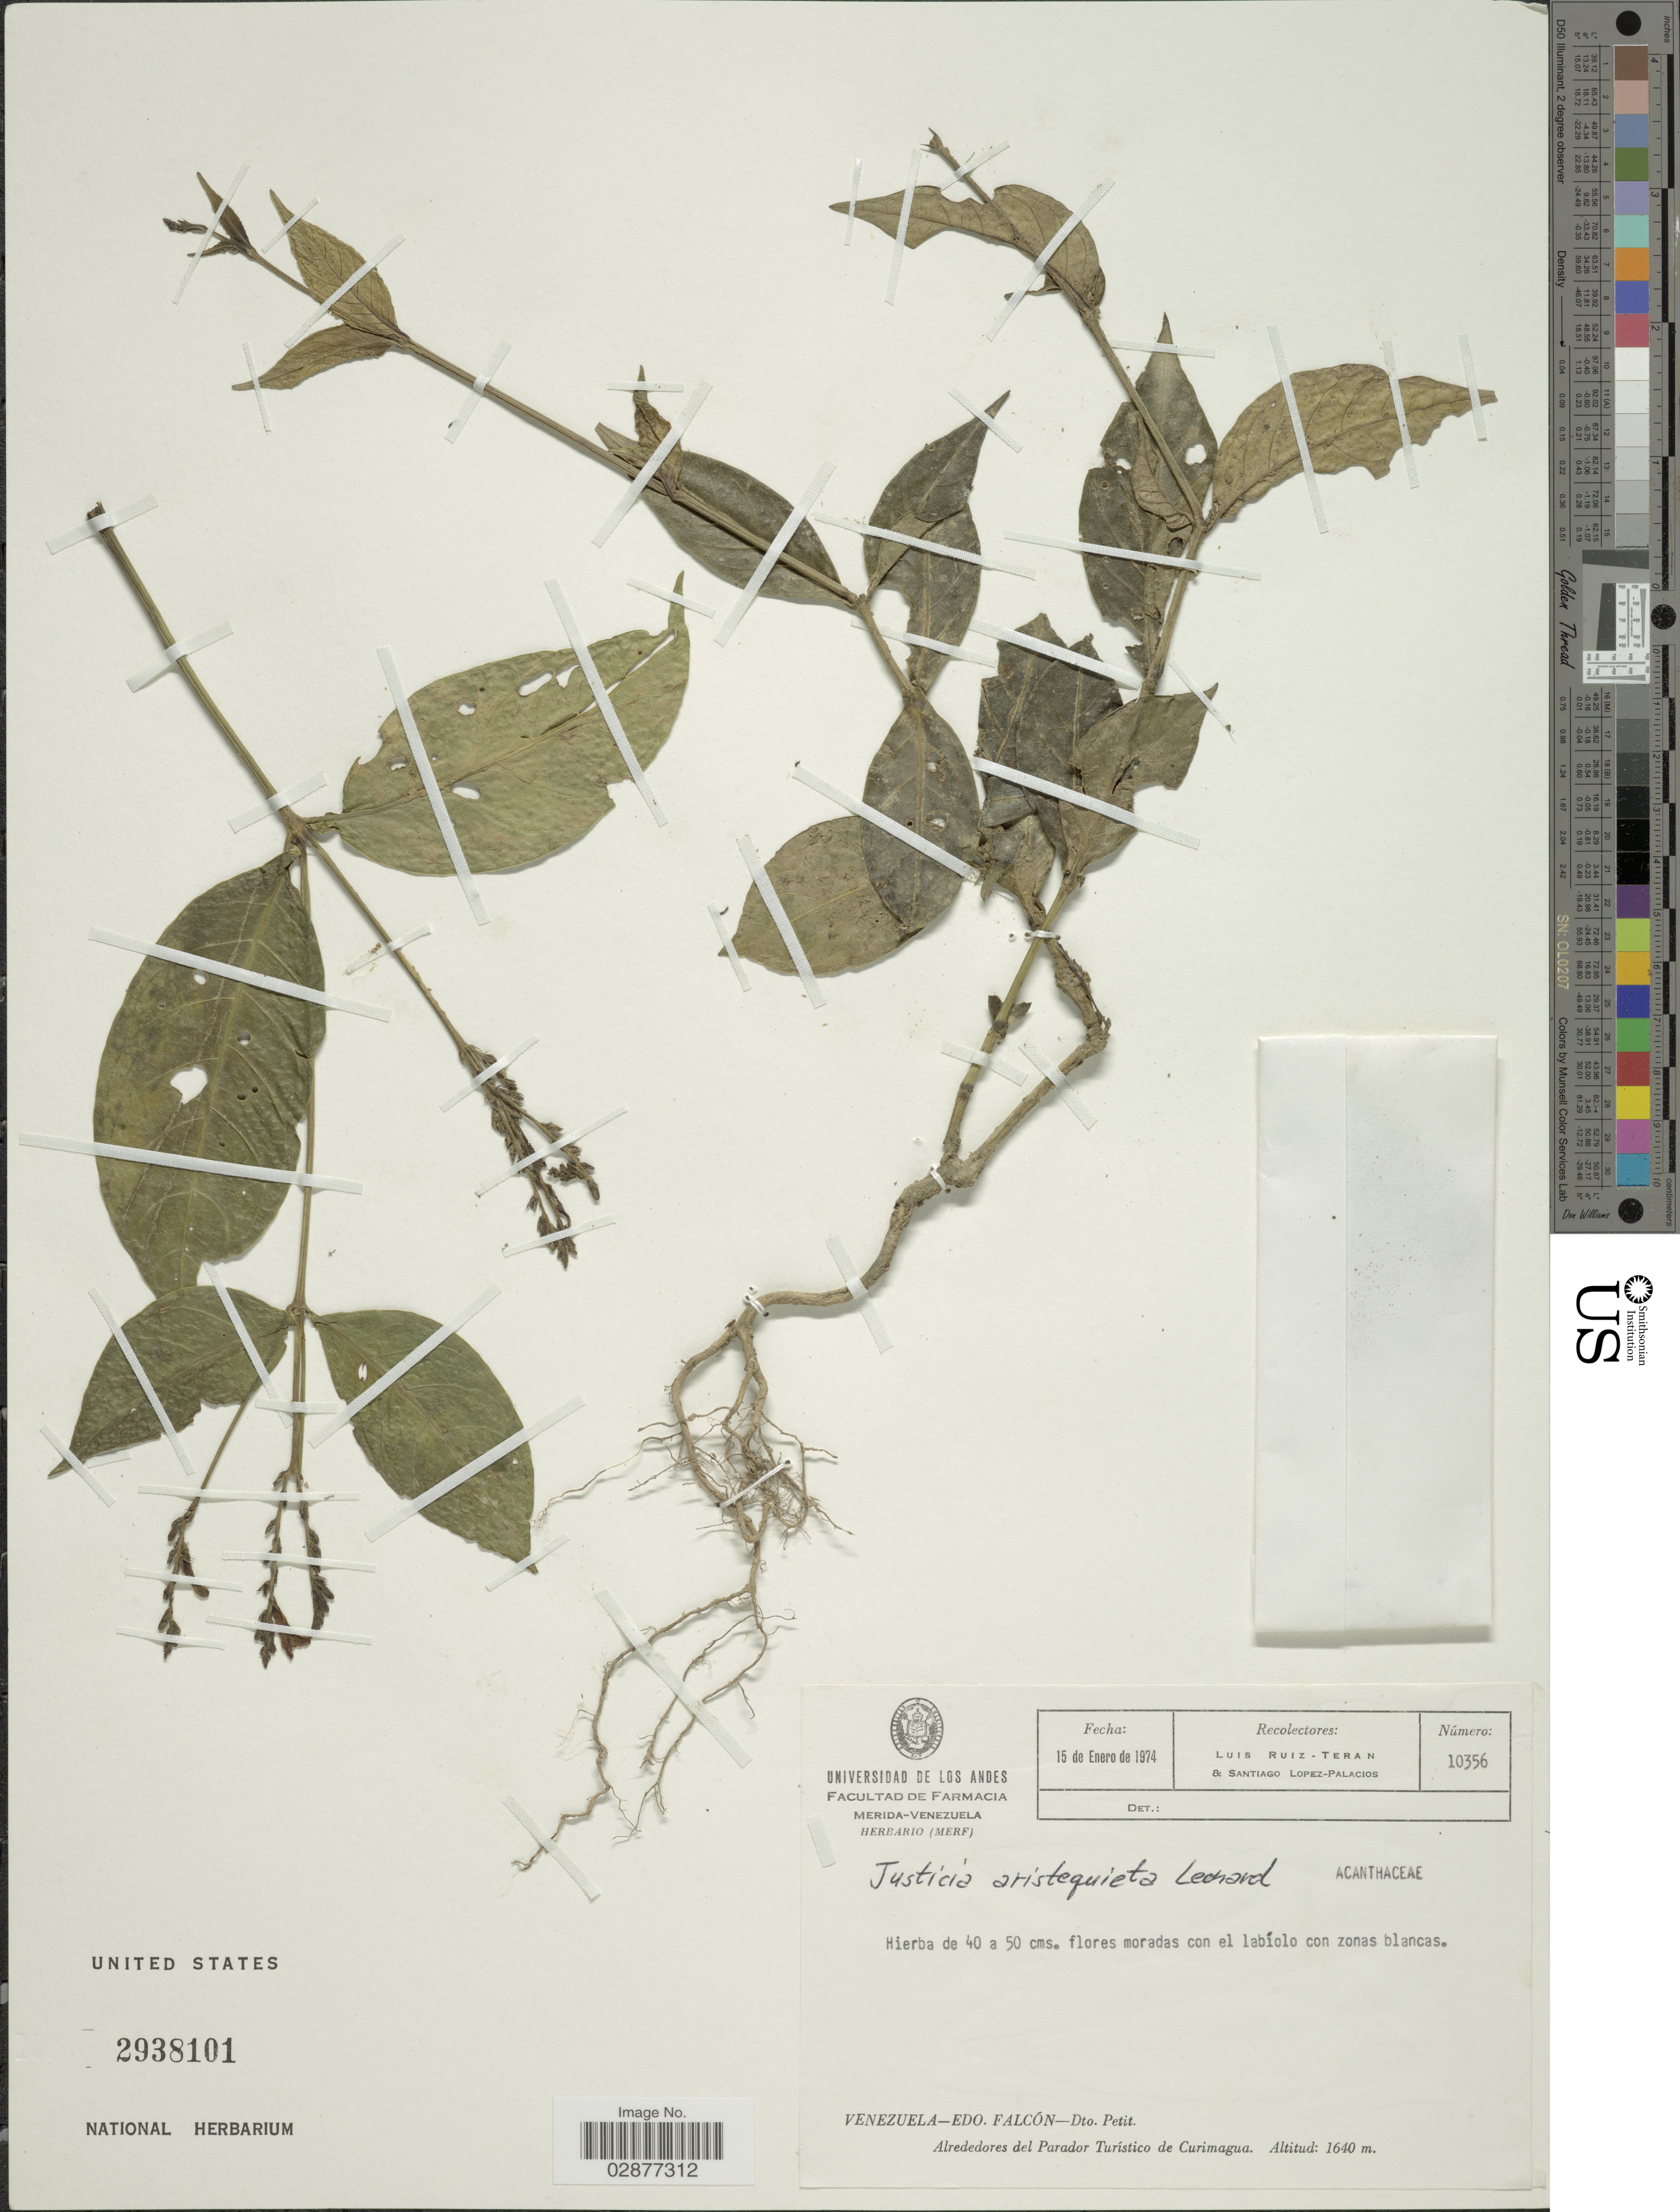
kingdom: Plantae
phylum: Tracheophyta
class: Magnoliopsida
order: Lamiales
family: Acanthaceae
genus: Justicia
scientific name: Justicia aristeguietae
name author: Leonard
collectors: L. Teran & S. López-Palacios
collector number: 10356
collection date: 1974-01-15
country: Venezuela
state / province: Falcon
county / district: Petit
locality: Dto. Petit. Alrededores del Parador Turístico de Curimagua.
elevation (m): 1640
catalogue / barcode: US 2938101